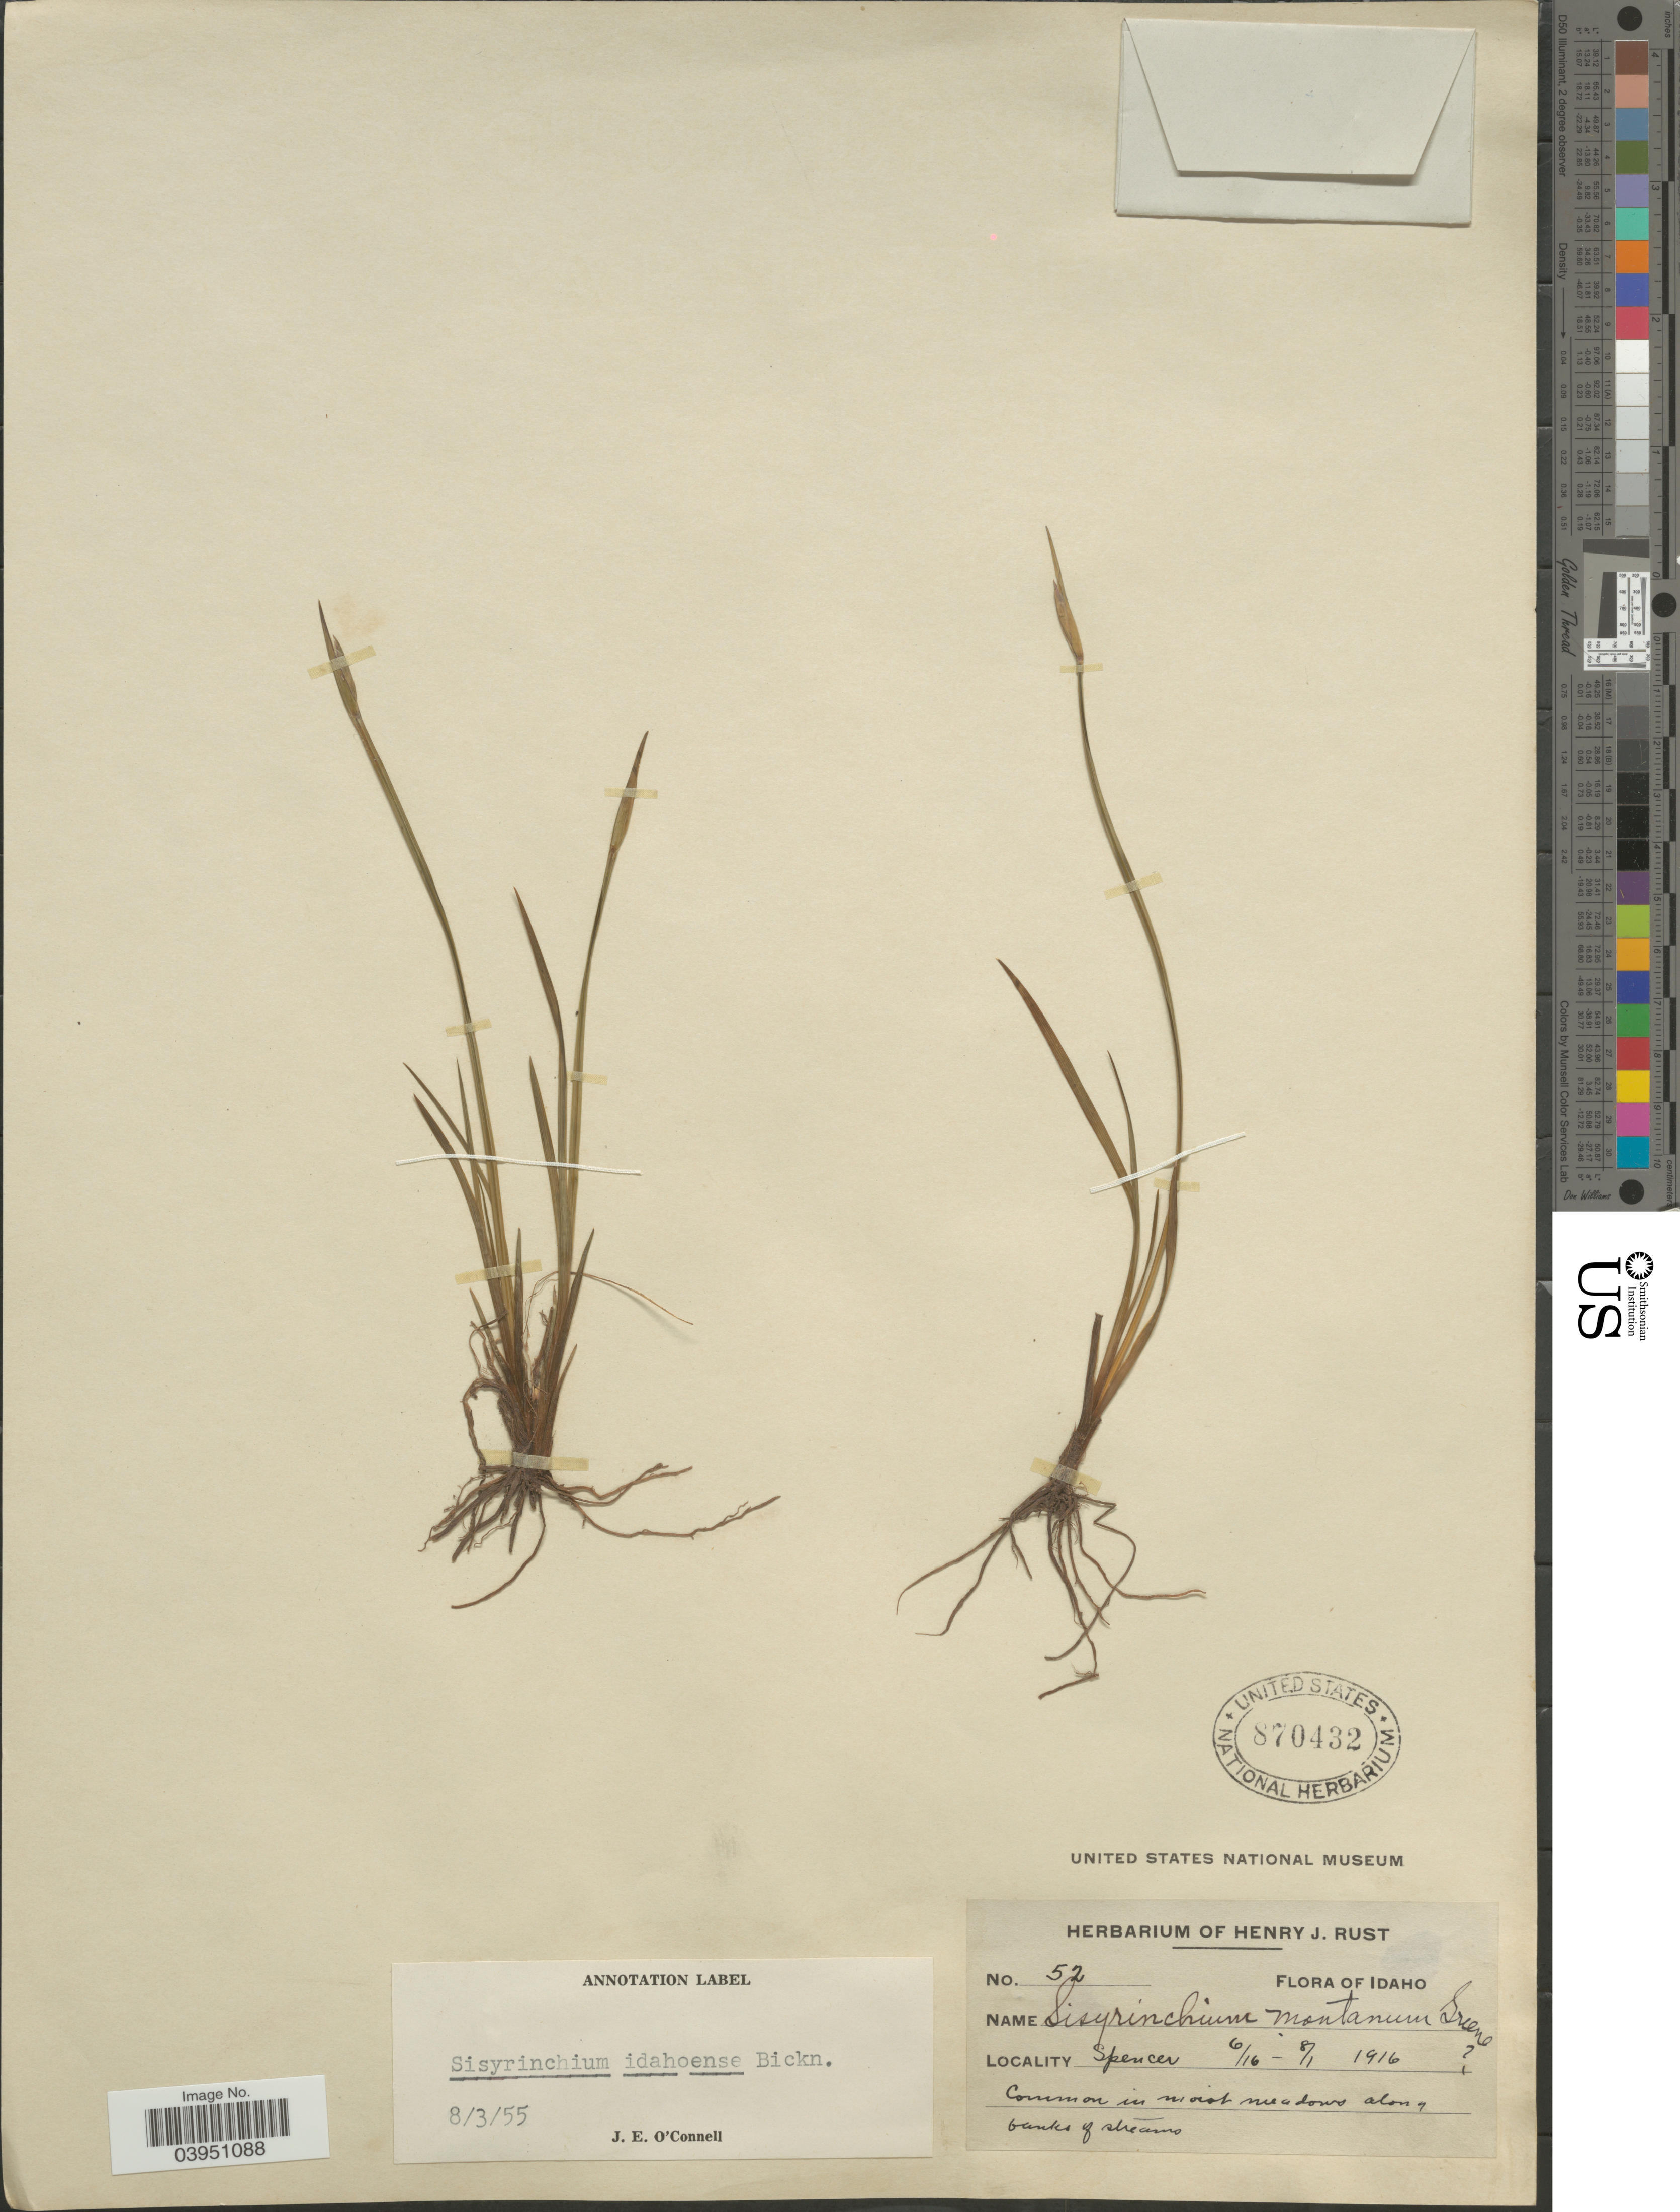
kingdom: Plantae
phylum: Tracheophyta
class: Liliopsida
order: Asparagales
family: Iridaceae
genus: Sisyrinchium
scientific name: Sisyrinchium idahoense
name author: E.P. Bicknell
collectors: H. J. Rust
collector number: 52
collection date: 1916-06-16/1916-08-01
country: United States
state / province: Idaho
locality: Spencer. In moist meadow along banks of streams.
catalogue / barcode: US 870432